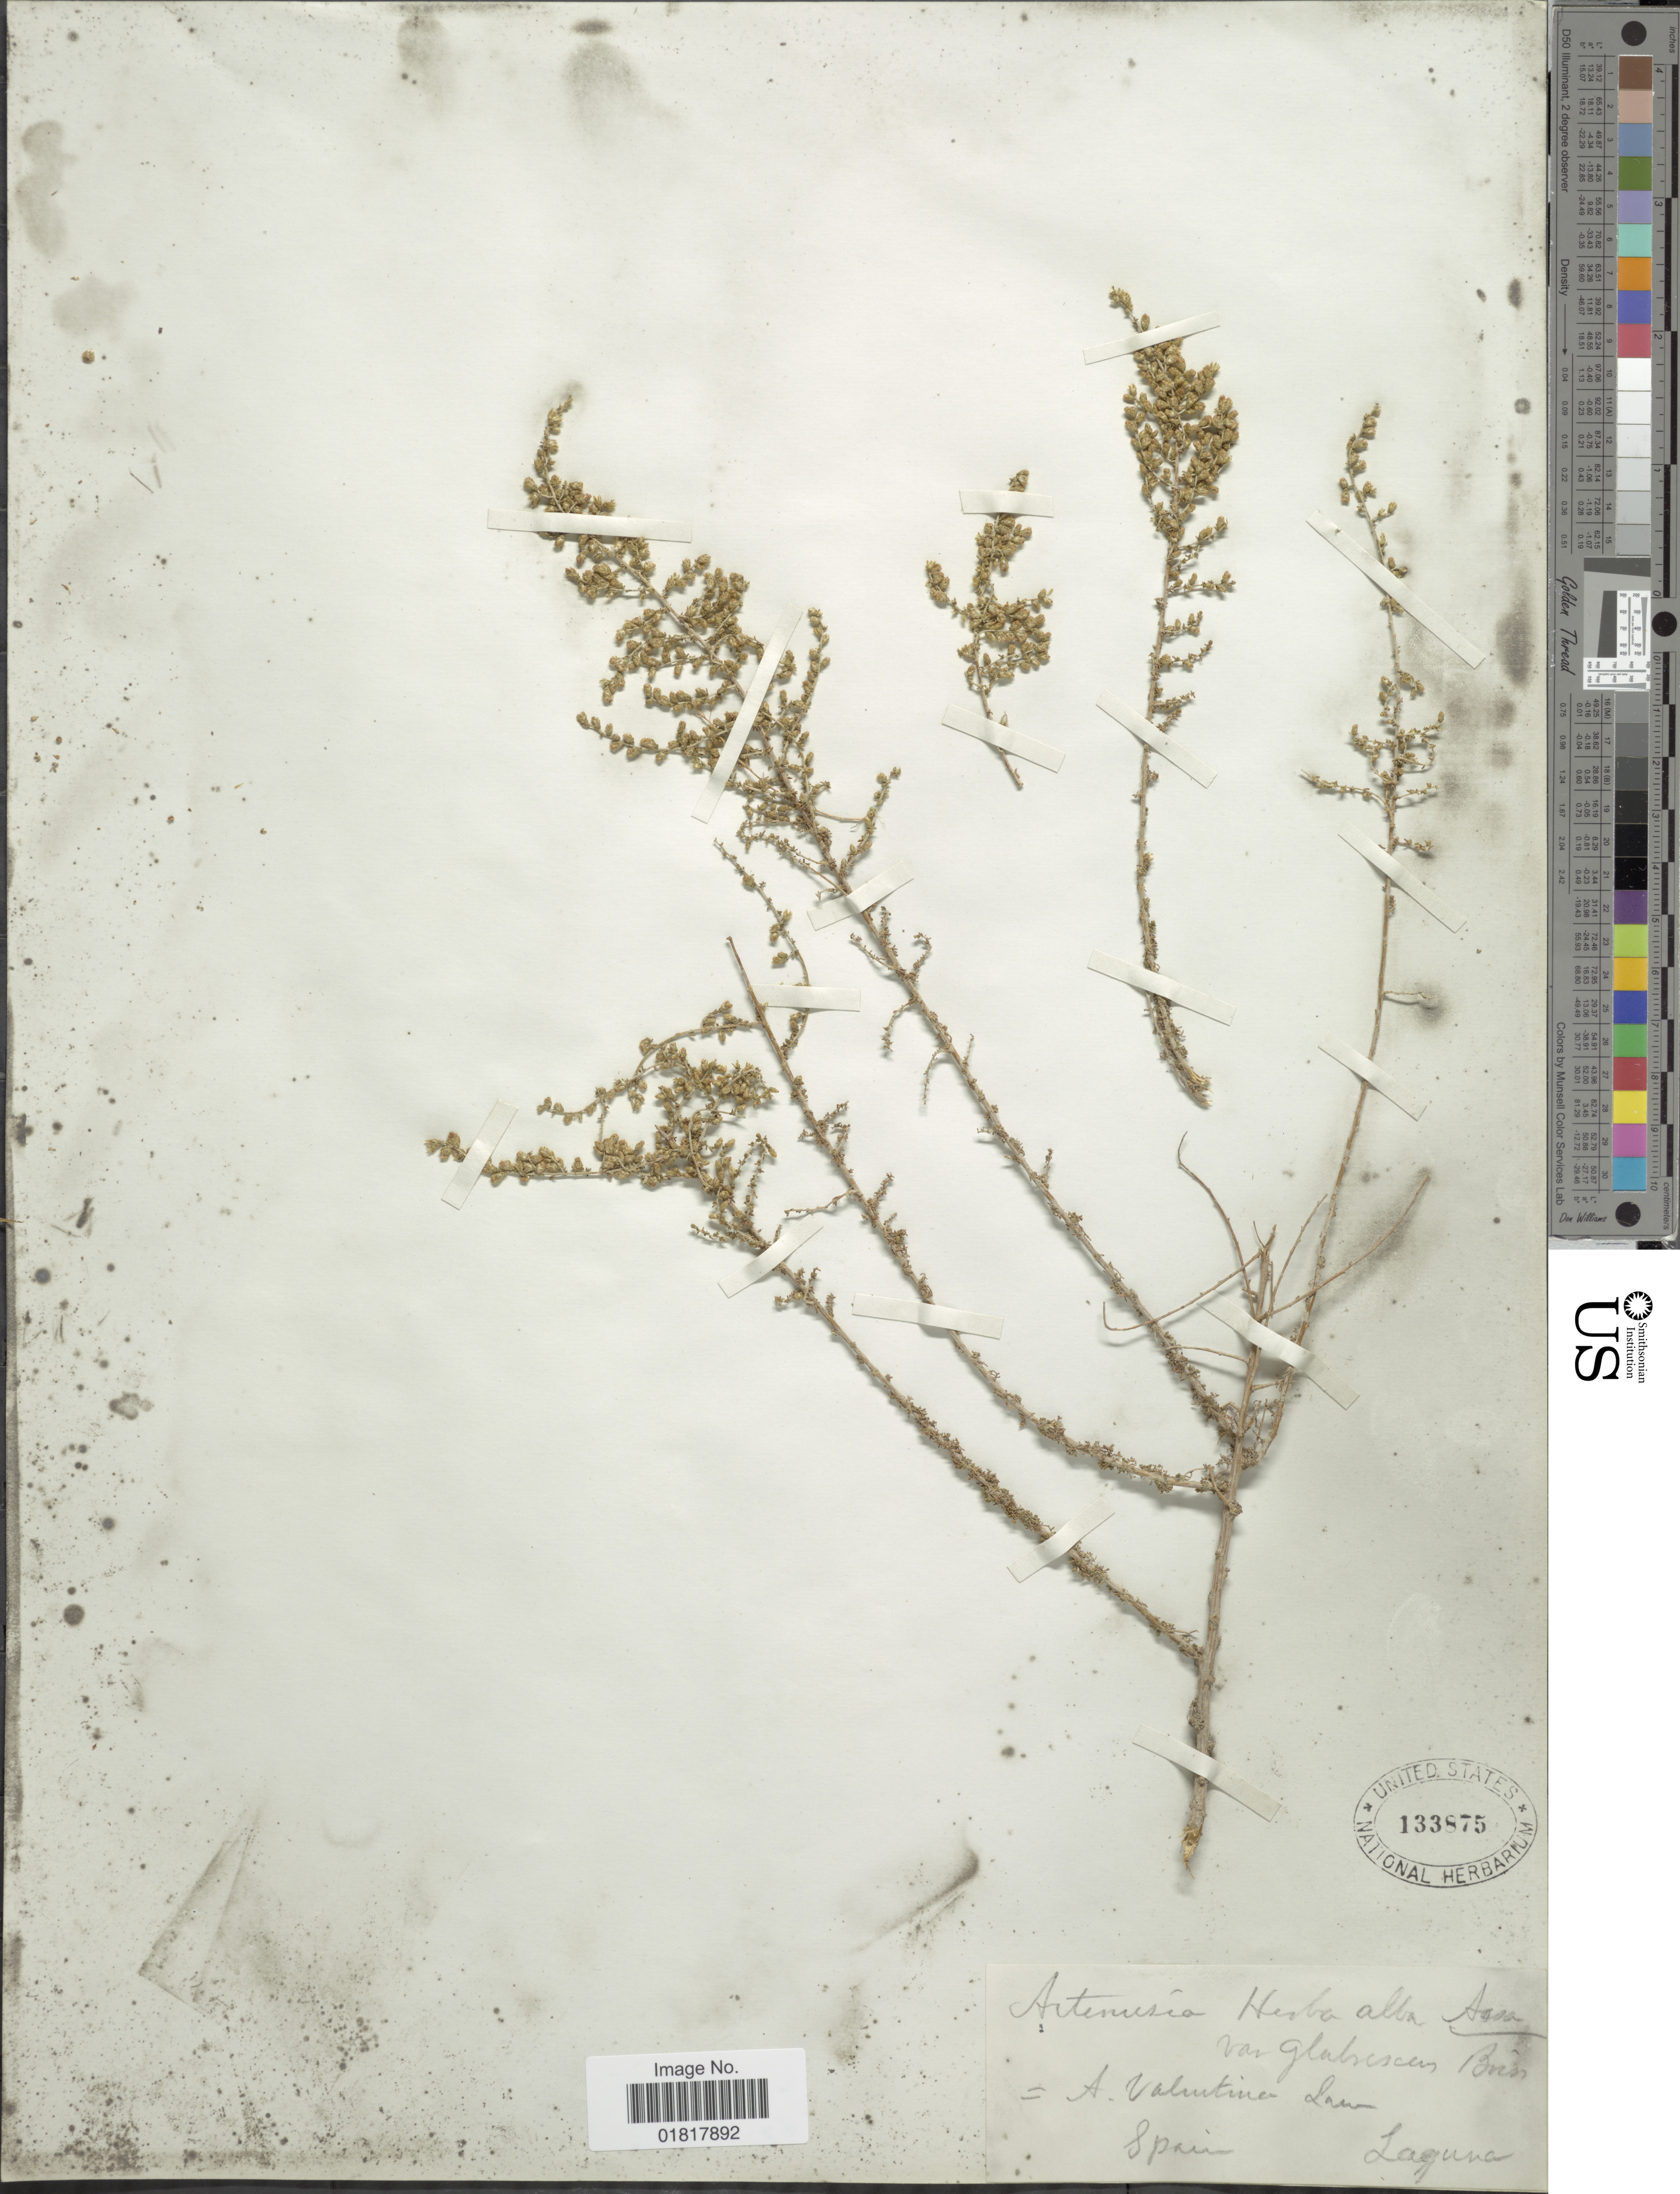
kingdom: Plantae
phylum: Tracheophyta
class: Magnoliopsida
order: Asterales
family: Asteraceae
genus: Artemisia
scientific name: Artemisia herba-alba asso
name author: Asso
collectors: -. Laguna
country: Spain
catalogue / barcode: US 133875